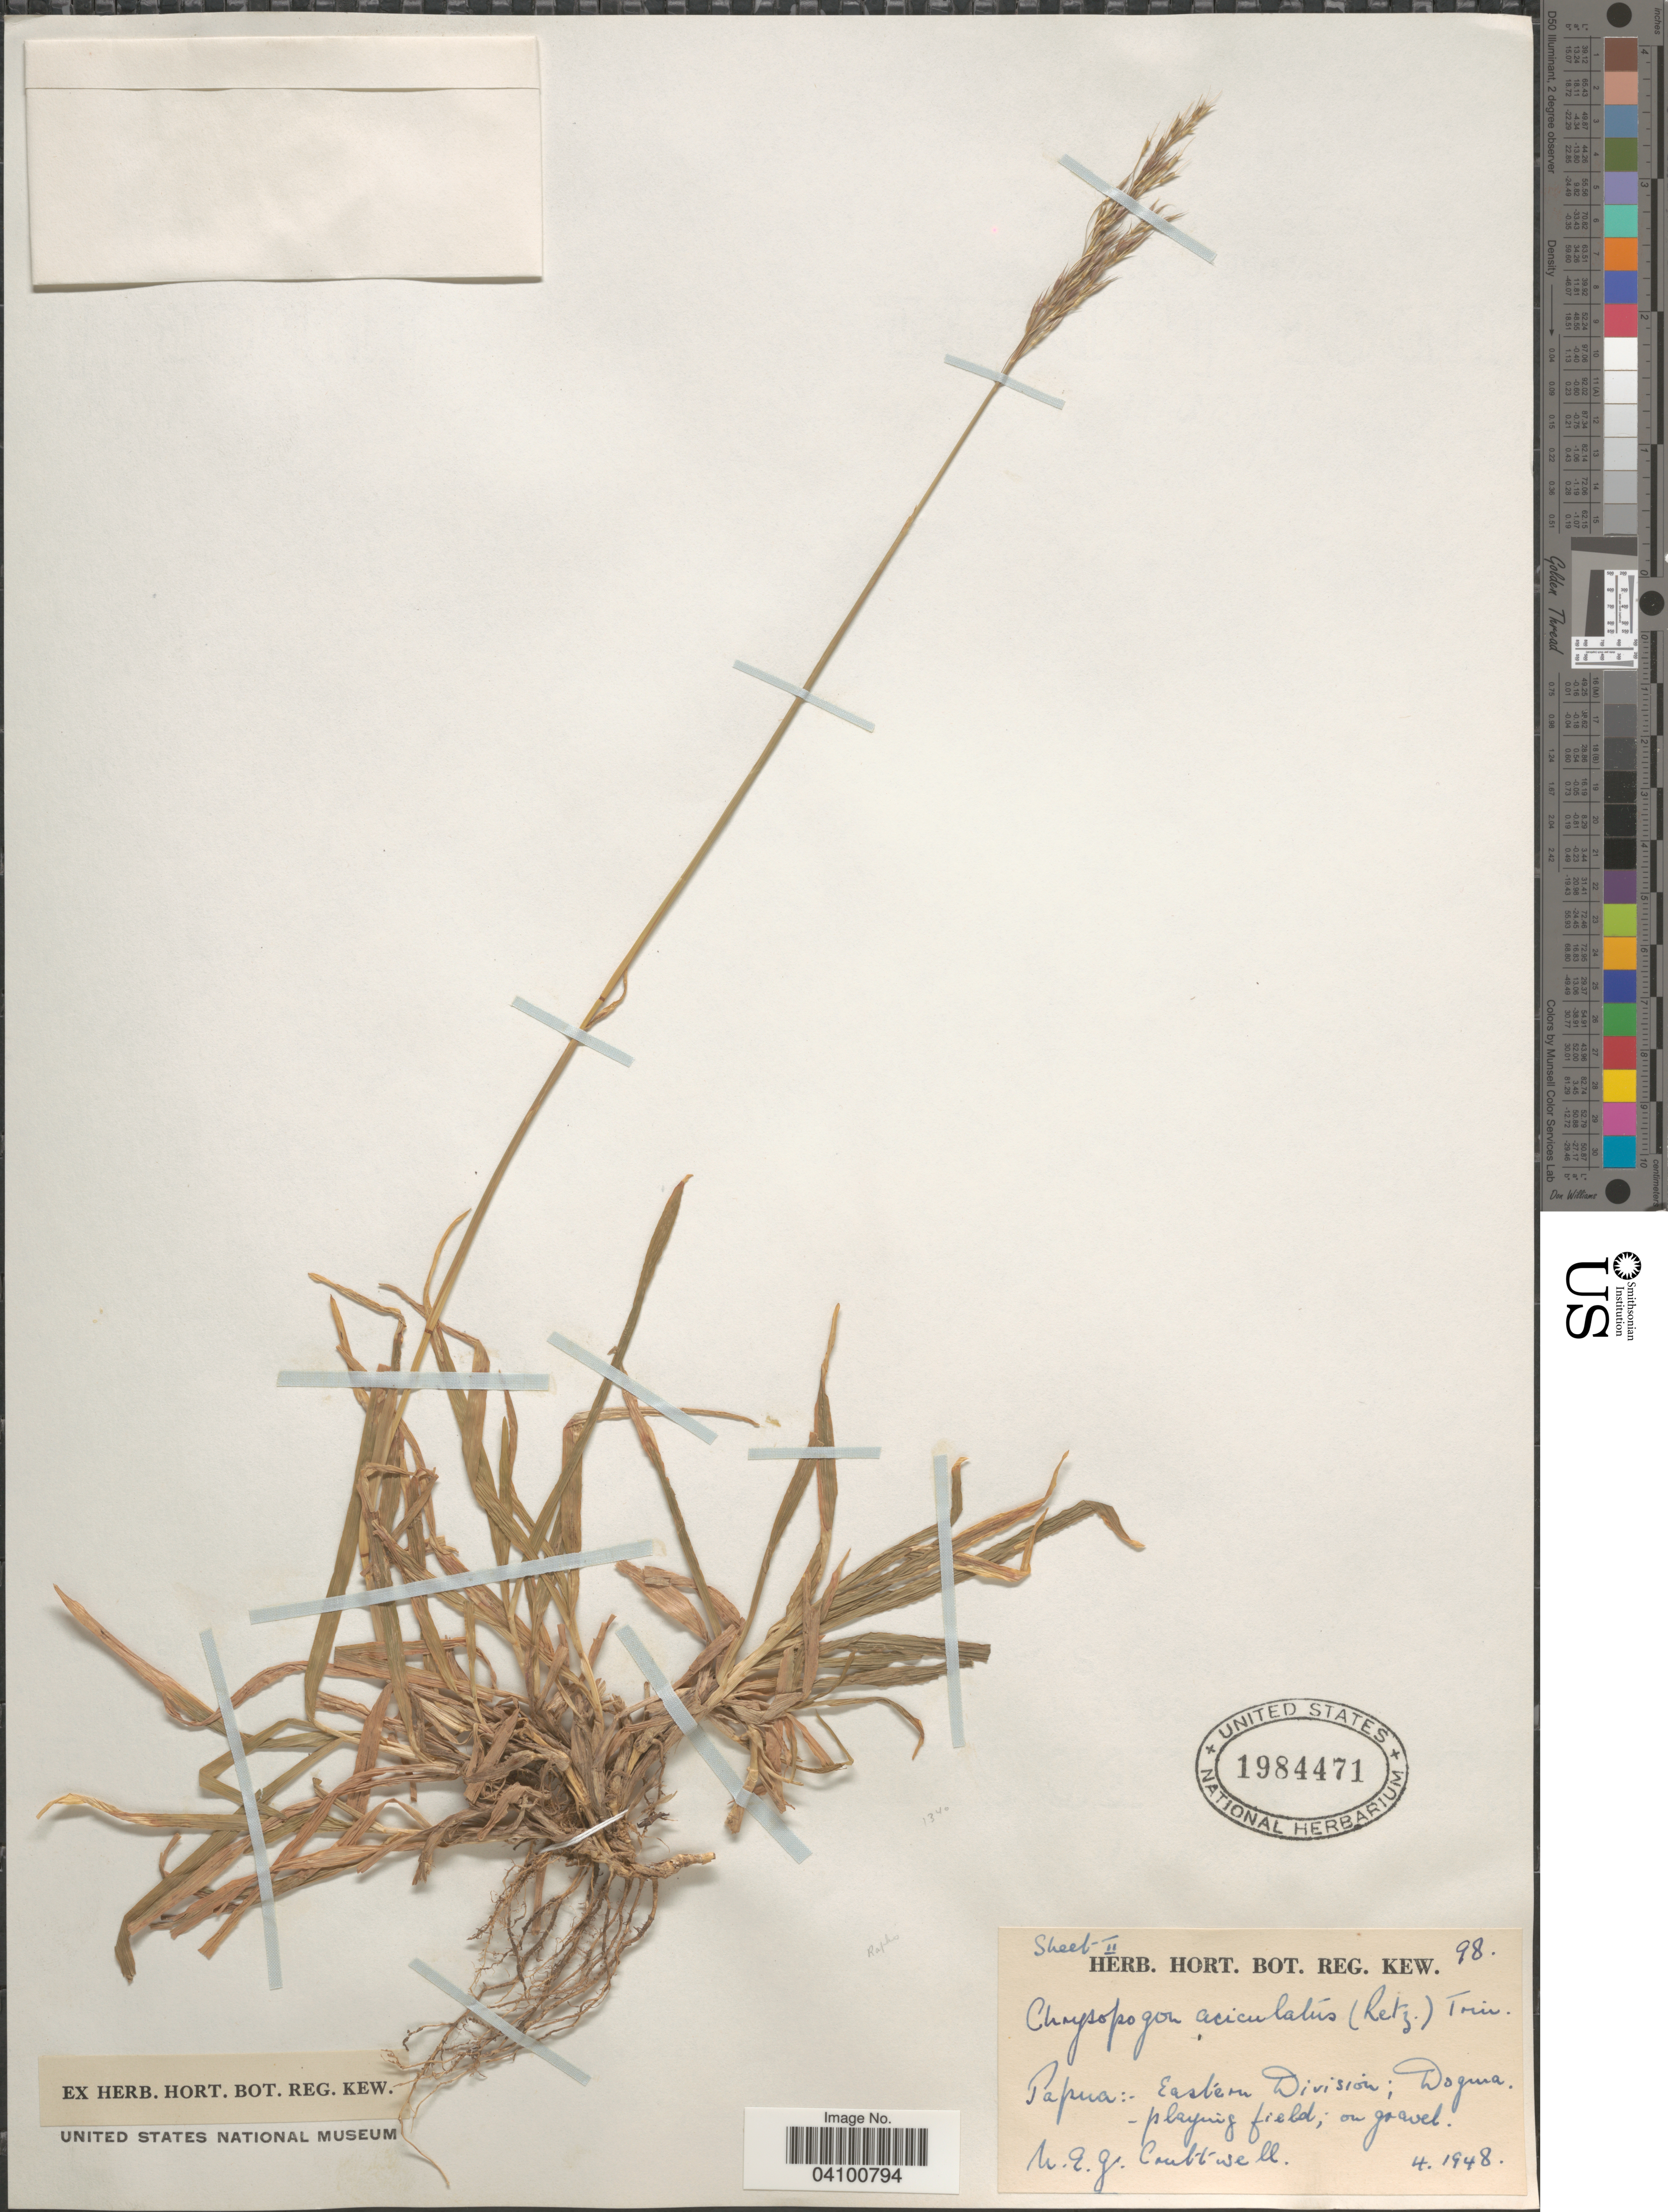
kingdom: Plantae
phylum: Tracheophyta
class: Liliopsida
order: Poales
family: Poaceae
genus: Chrysopogon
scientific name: Chrysopogon aciculatus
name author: (Retz.) Trin.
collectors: N. Cruttwell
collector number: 98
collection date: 1948-04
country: Papua New Guinea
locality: Papua: Eastern Division; Dogma.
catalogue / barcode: US 1984471